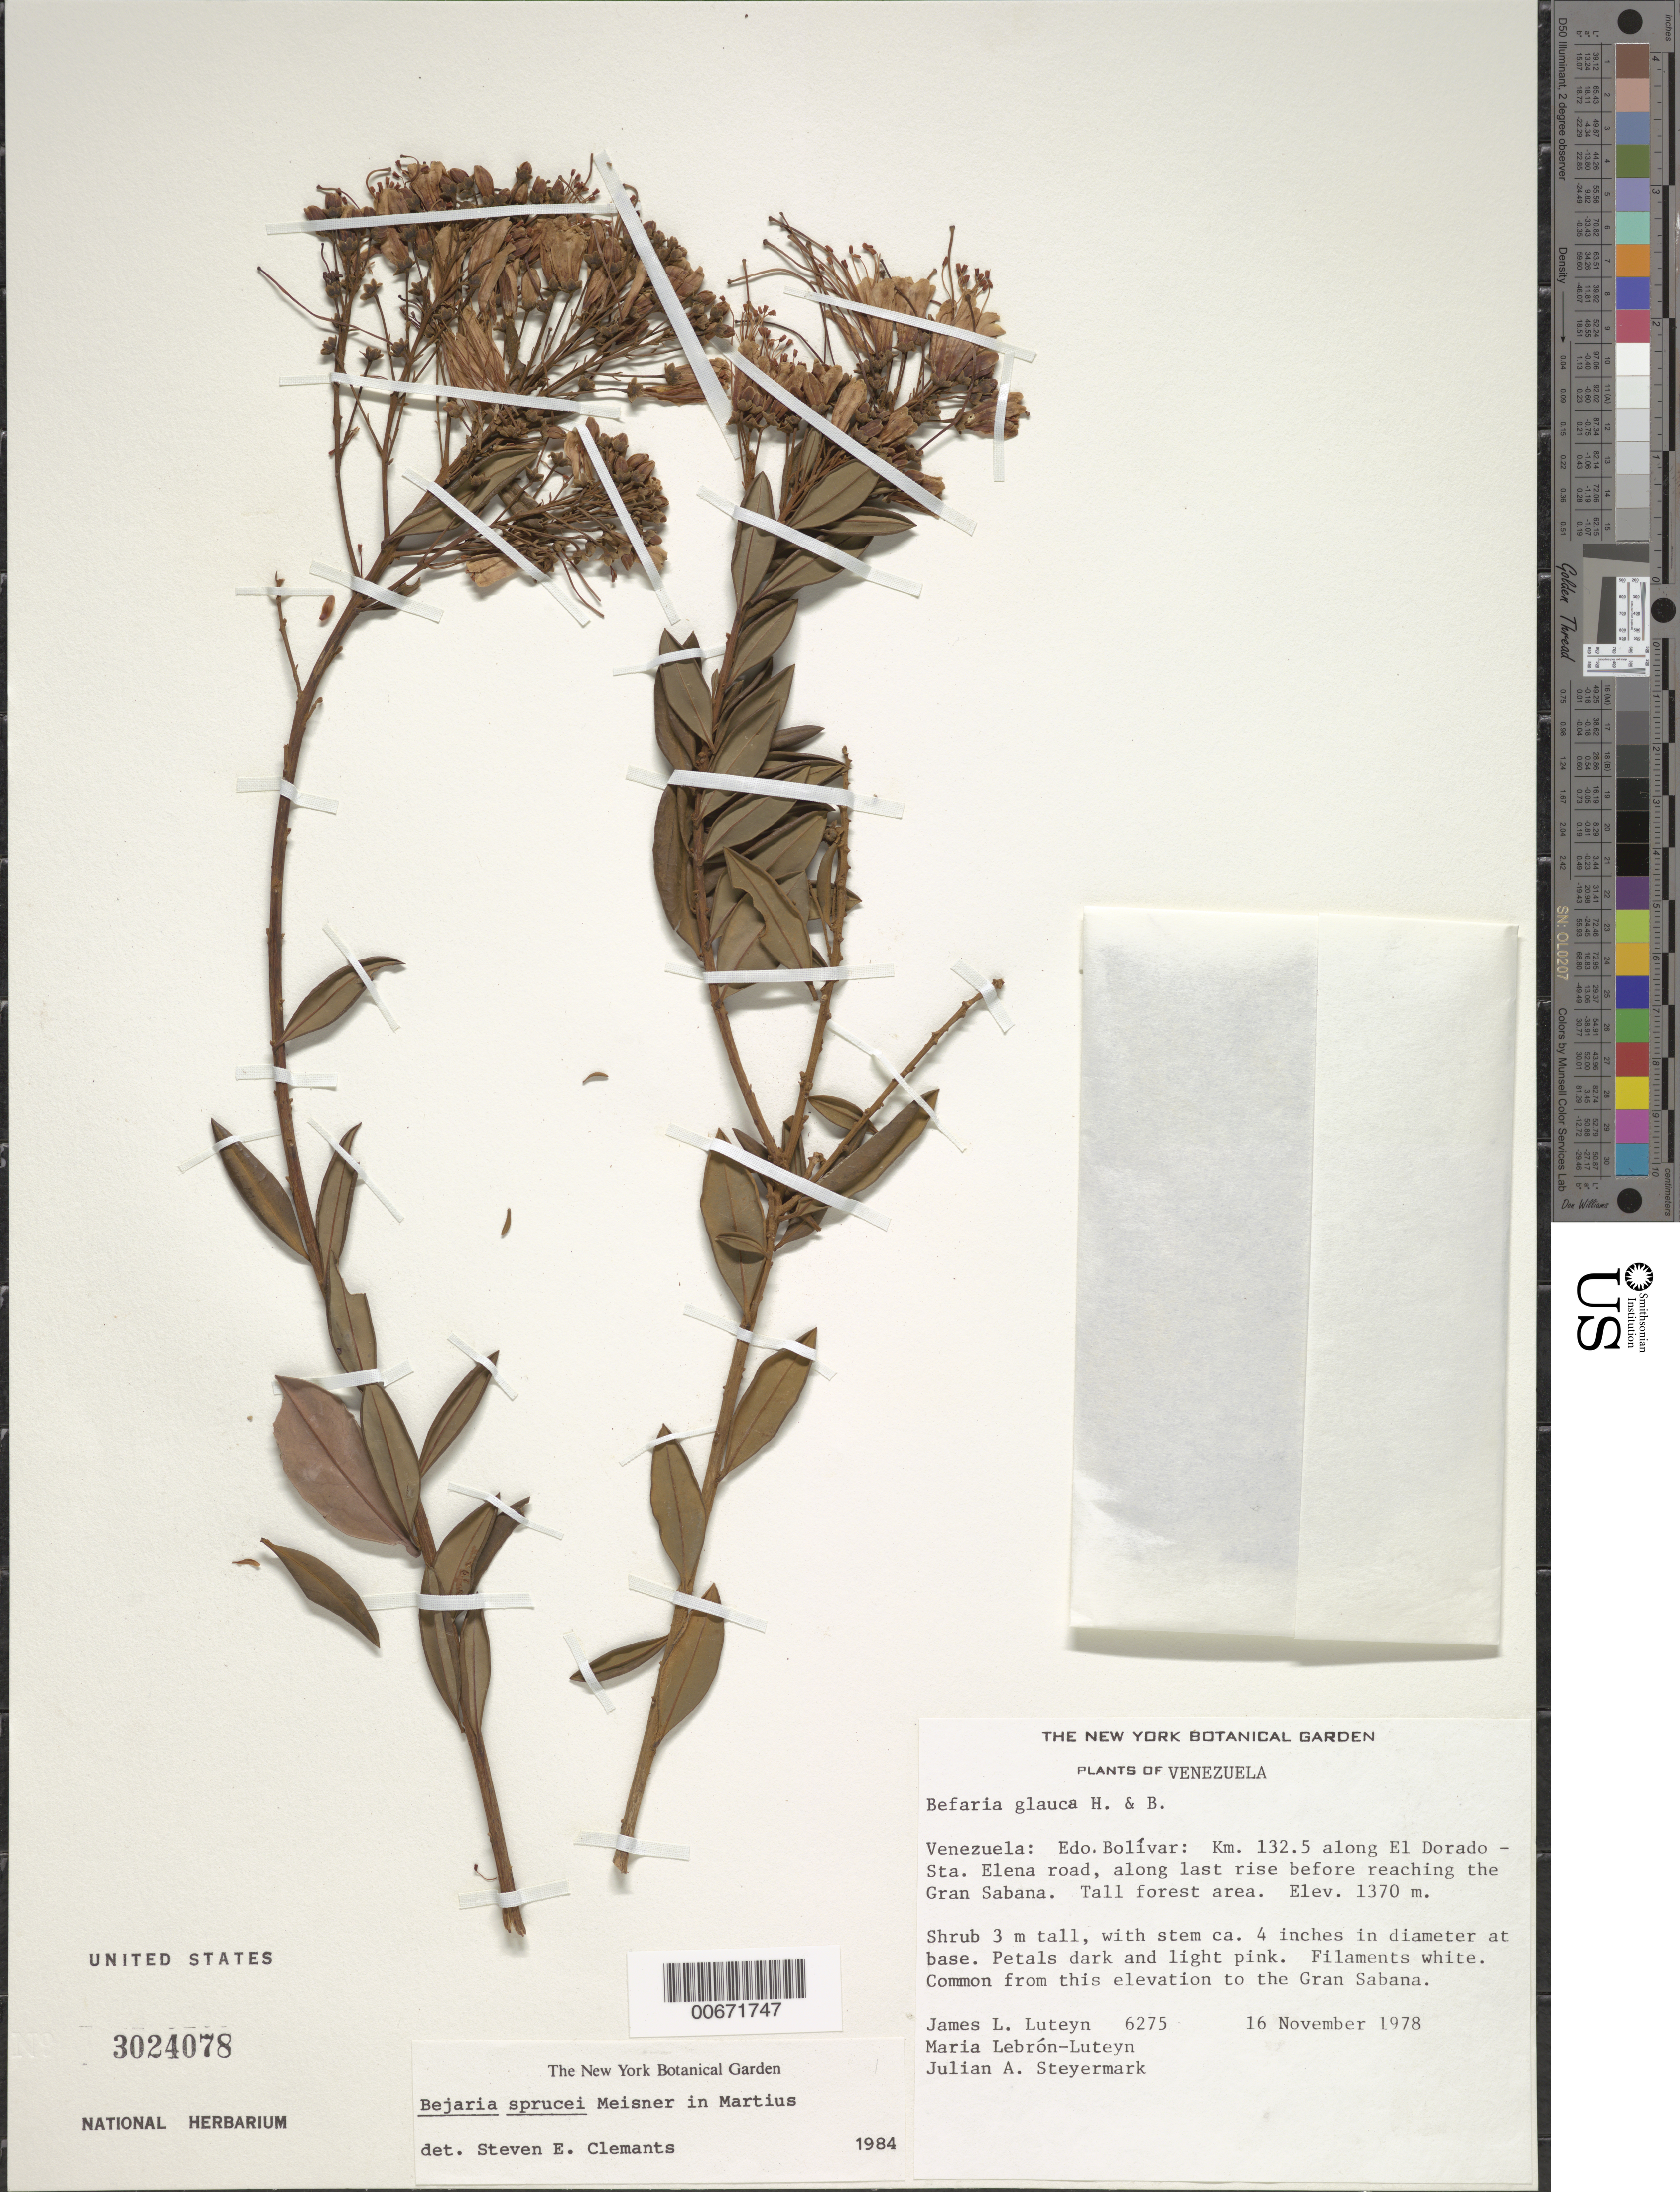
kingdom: Plantae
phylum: Tracheophyta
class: Magnoliopsida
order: Ericales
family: Ericaceae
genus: Bejaria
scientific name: Bejaria sprucei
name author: Meisn.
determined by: Clemants, S. E.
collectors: J. L. Luteyn, M. L. Lebrón-Luteyn & J. Steyermark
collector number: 6275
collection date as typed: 16-Nov-78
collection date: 1978-11-16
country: Venezuela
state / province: Bolívar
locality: El Dorado to Sta. Elena road, km 132.5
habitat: Tall forest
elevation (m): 1370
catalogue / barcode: US 3024078